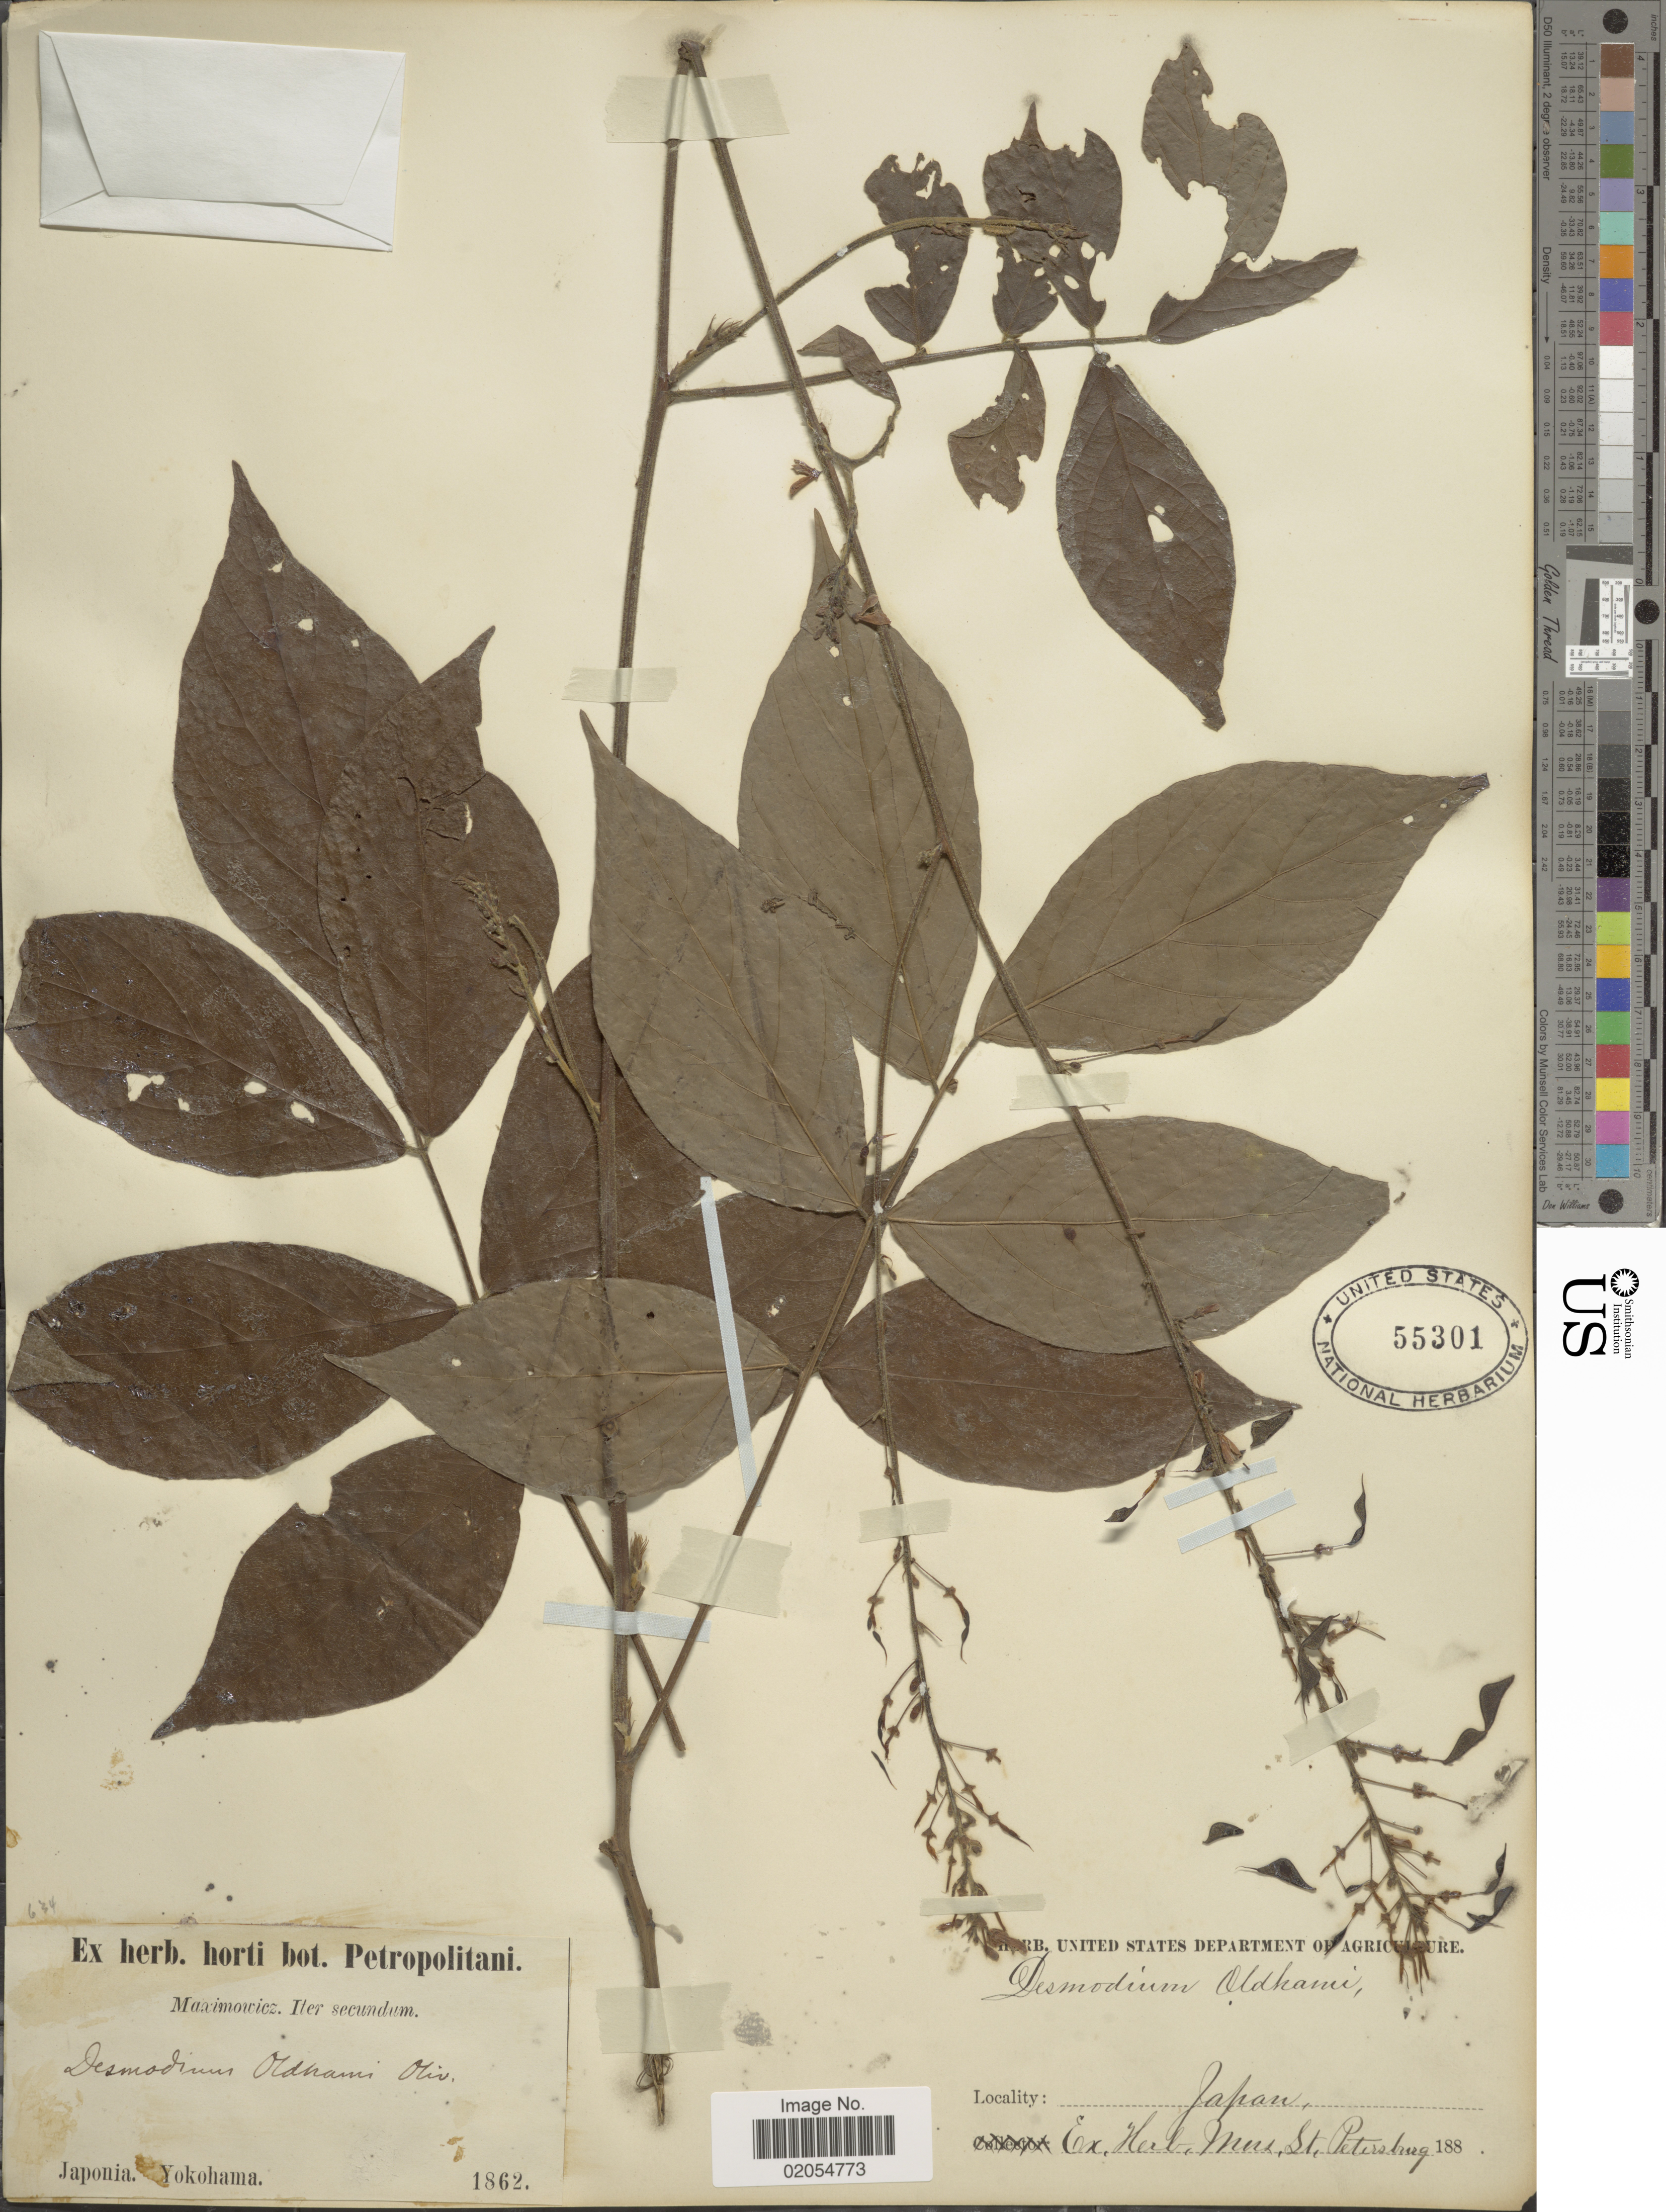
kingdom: Plantae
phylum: Tracheophyta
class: Magnoliopsida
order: Fabales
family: Fabaceae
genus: Hylodesmum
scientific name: Hylodesmum oldhamii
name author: (Oliv.) H. Ohashi & R.R. Mill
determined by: Strong, Mark T., (BOT), Smithsonian Institution - National Museum of Natural History (UNITED STATES)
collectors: Maximowicz, --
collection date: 1862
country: Japan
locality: Yokohama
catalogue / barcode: US 55301